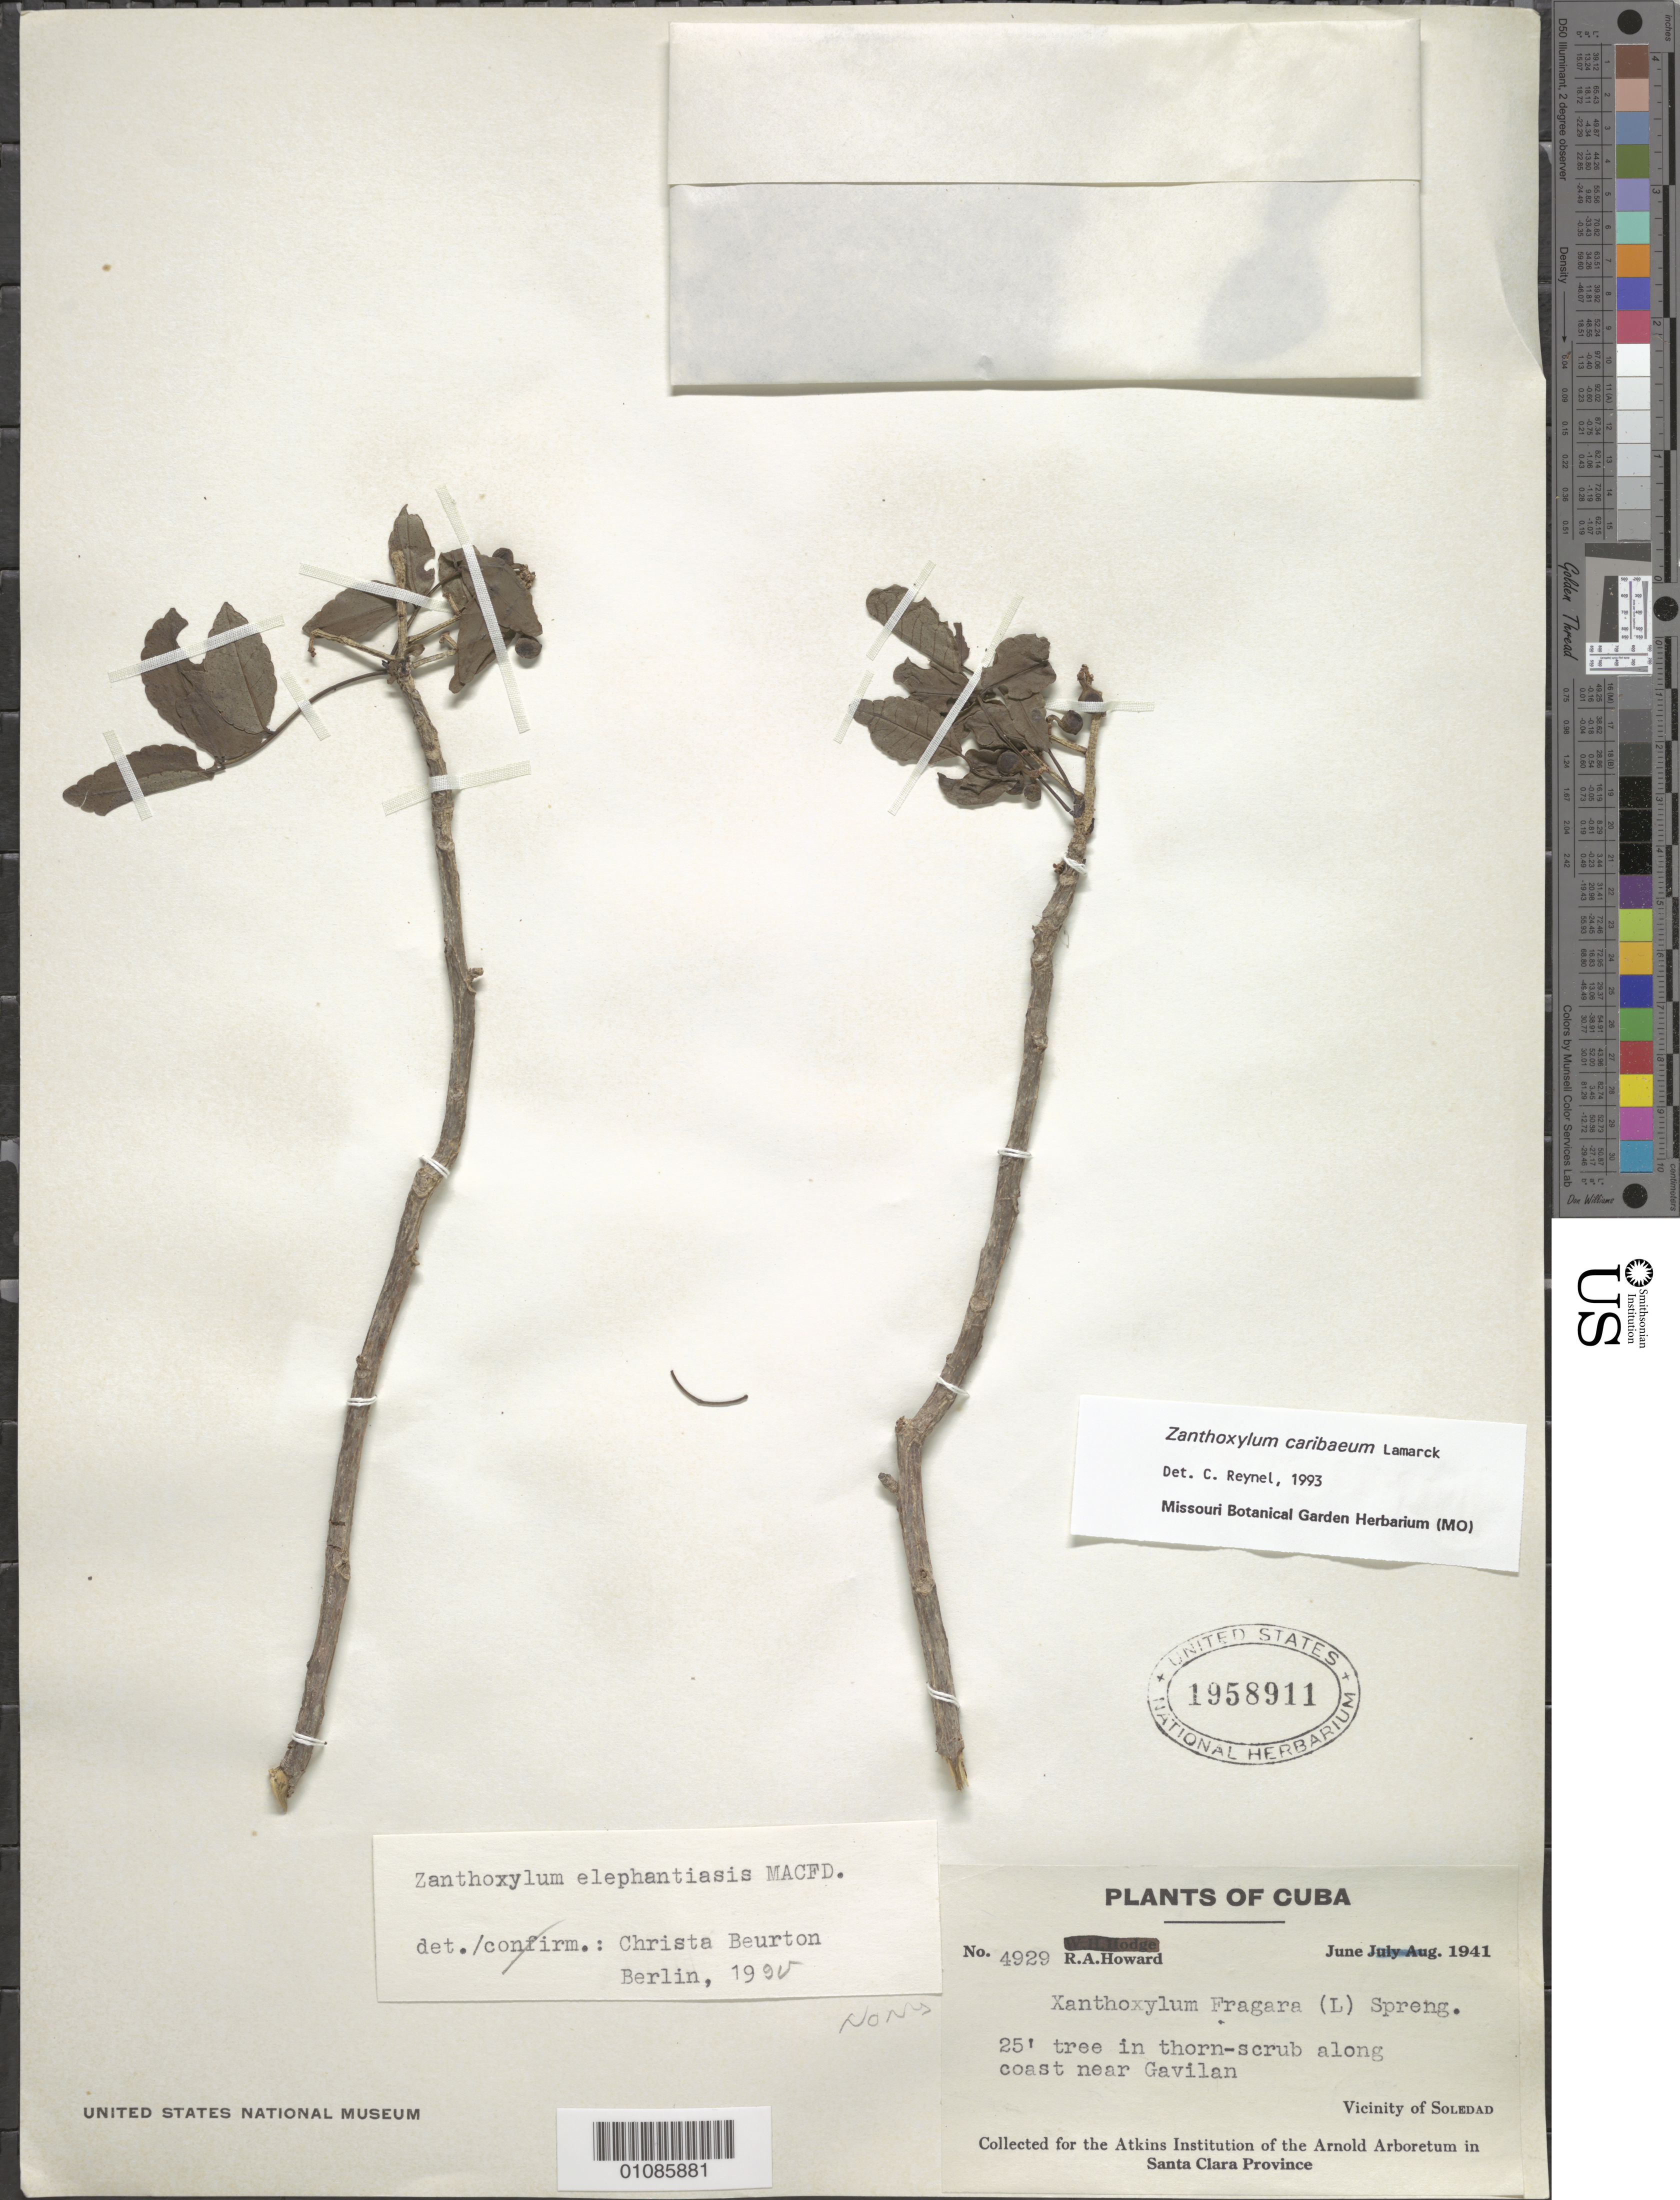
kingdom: Plantae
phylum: Tracheophyta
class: Magnoliopsida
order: Sapindales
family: Rutaceae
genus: Zanthoxylum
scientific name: Zanthoxylum caribaeum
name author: Lam.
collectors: R. A. Howard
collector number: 4929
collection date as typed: Jun 1941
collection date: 1941-06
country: Cuba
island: Cuba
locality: near Gavilan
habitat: thorn scrub along coast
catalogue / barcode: US 1958911